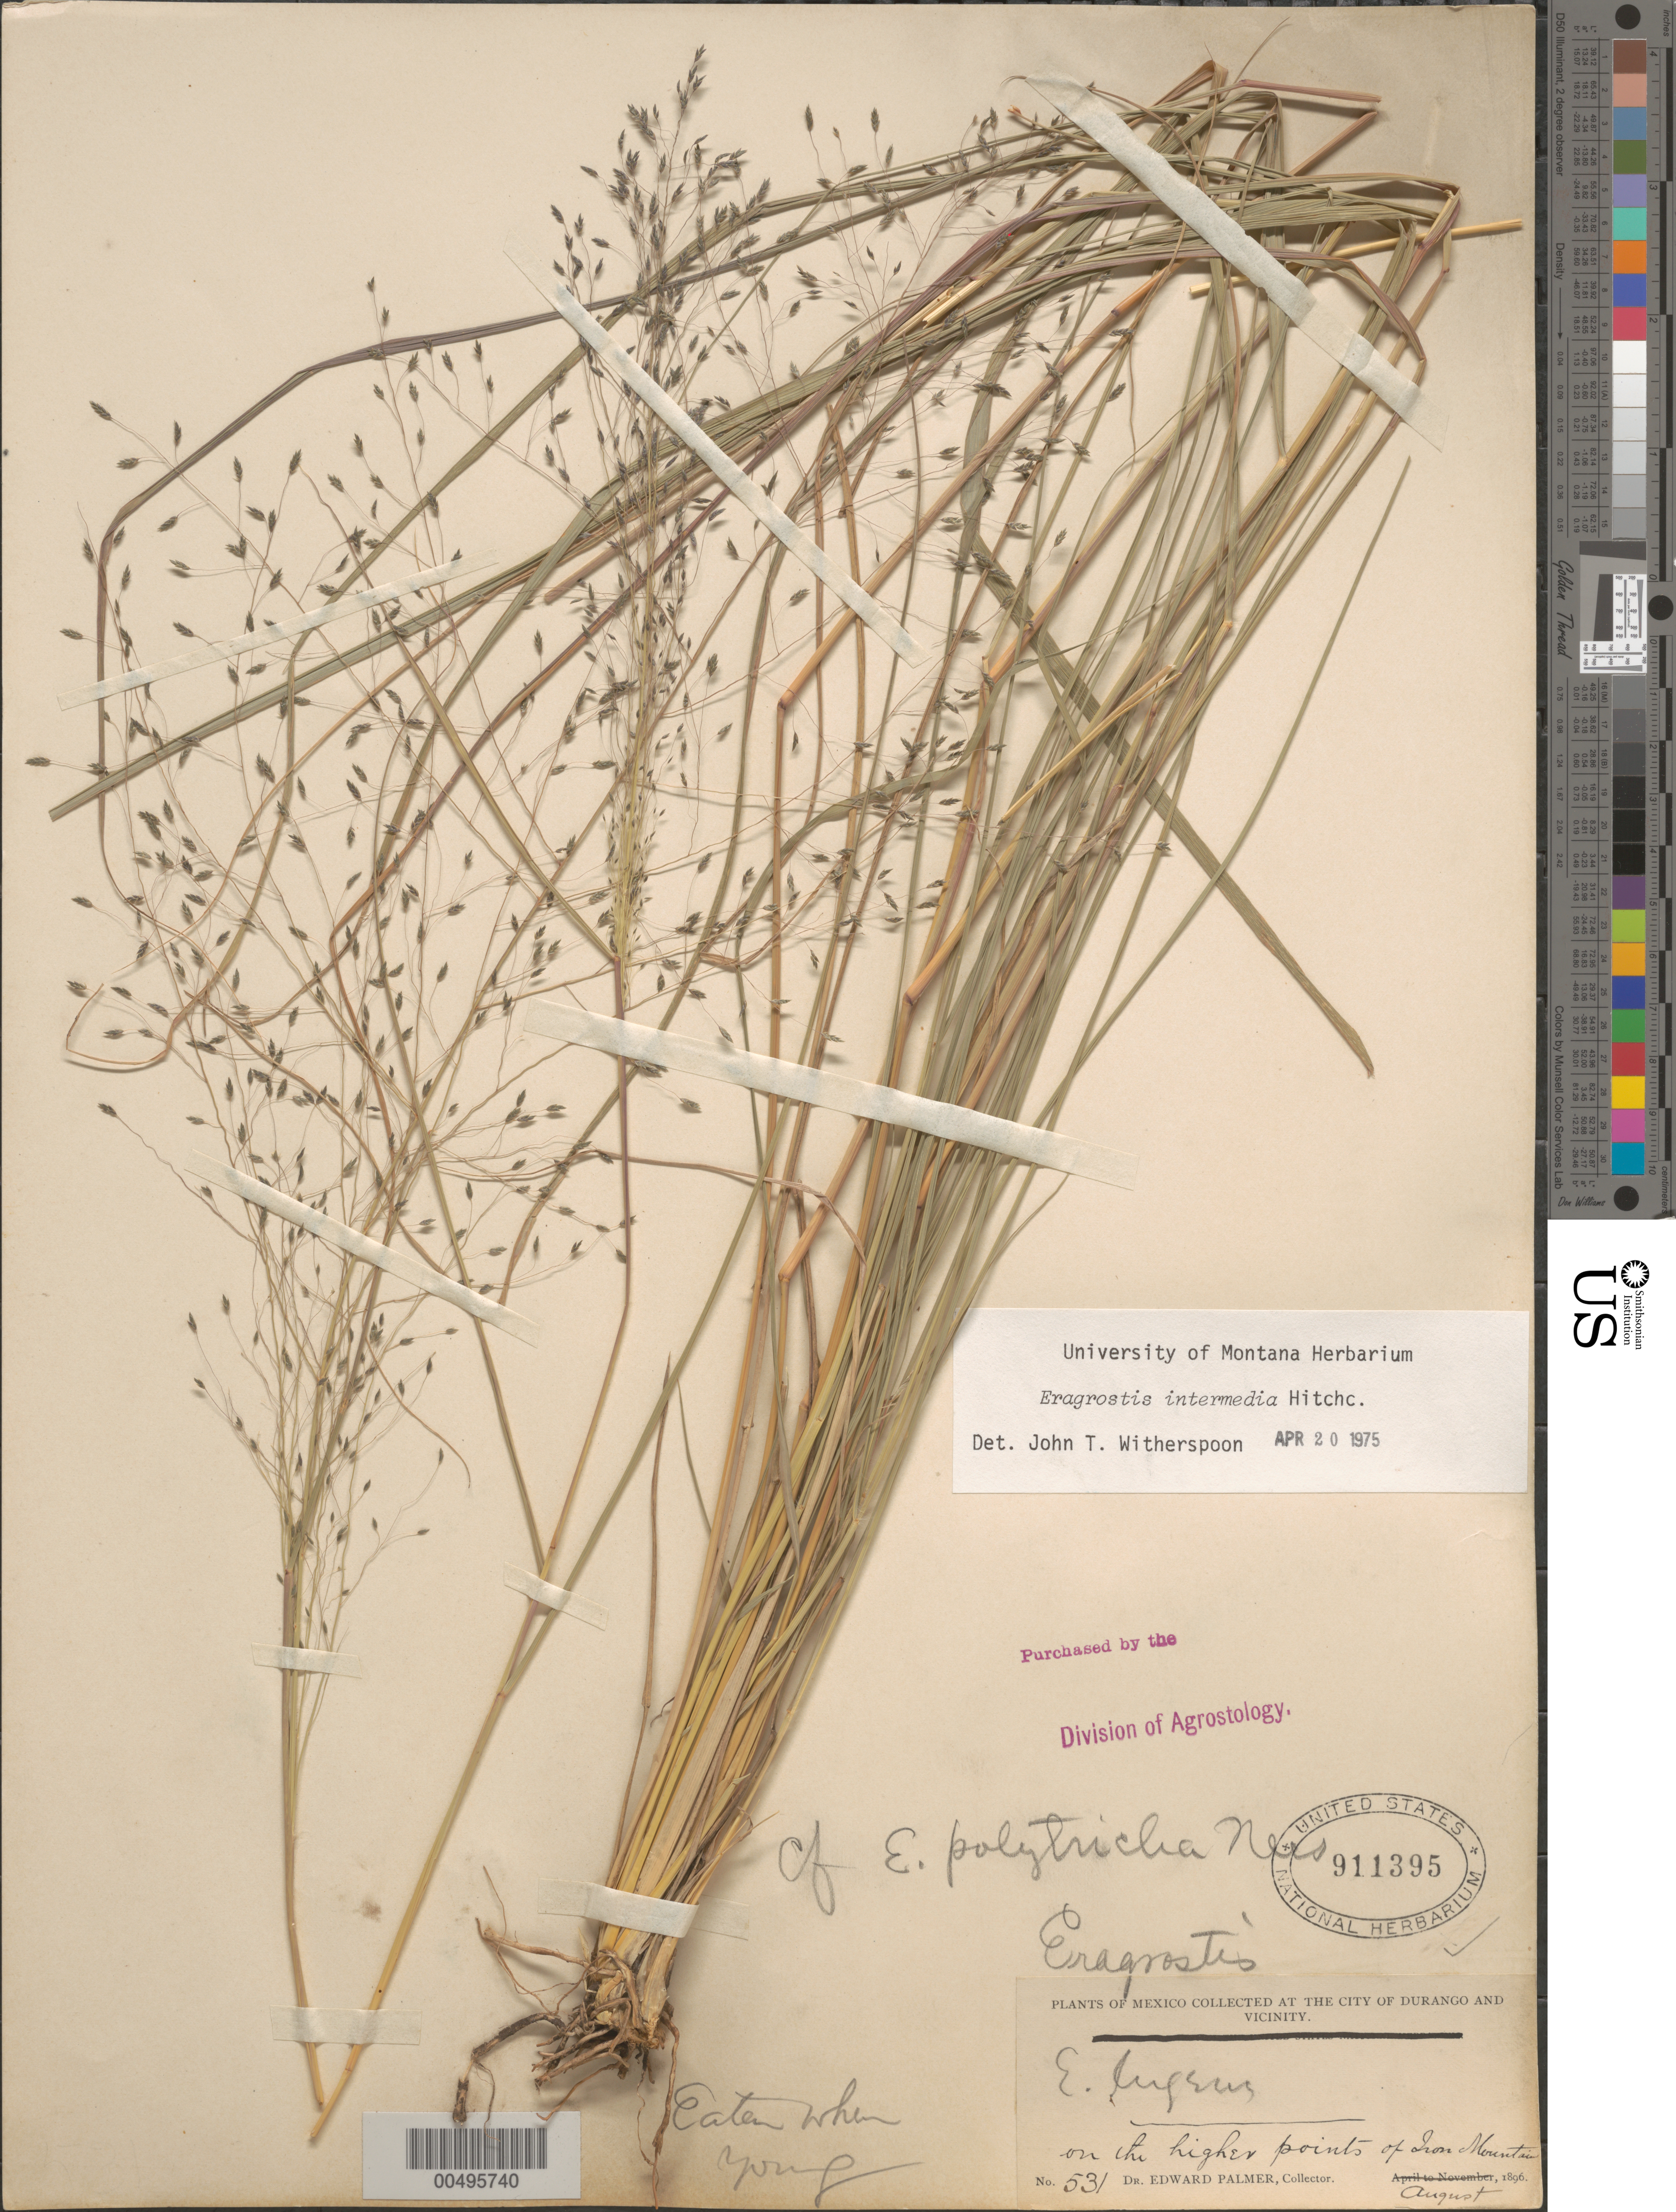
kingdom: Plantae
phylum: Tracheophyta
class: Liliopsida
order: Poales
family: Poaceae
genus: Eragrostis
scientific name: Eragrostis intermedia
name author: Hitchc.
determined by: Witherspoon, John T.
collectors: E. Palmer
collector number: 531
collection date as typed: Aug 1896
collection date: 1896-08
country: Mexico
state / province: Durango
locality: Higher points of Iron Mt., city of Durango and vicinity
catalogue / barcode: US 911395